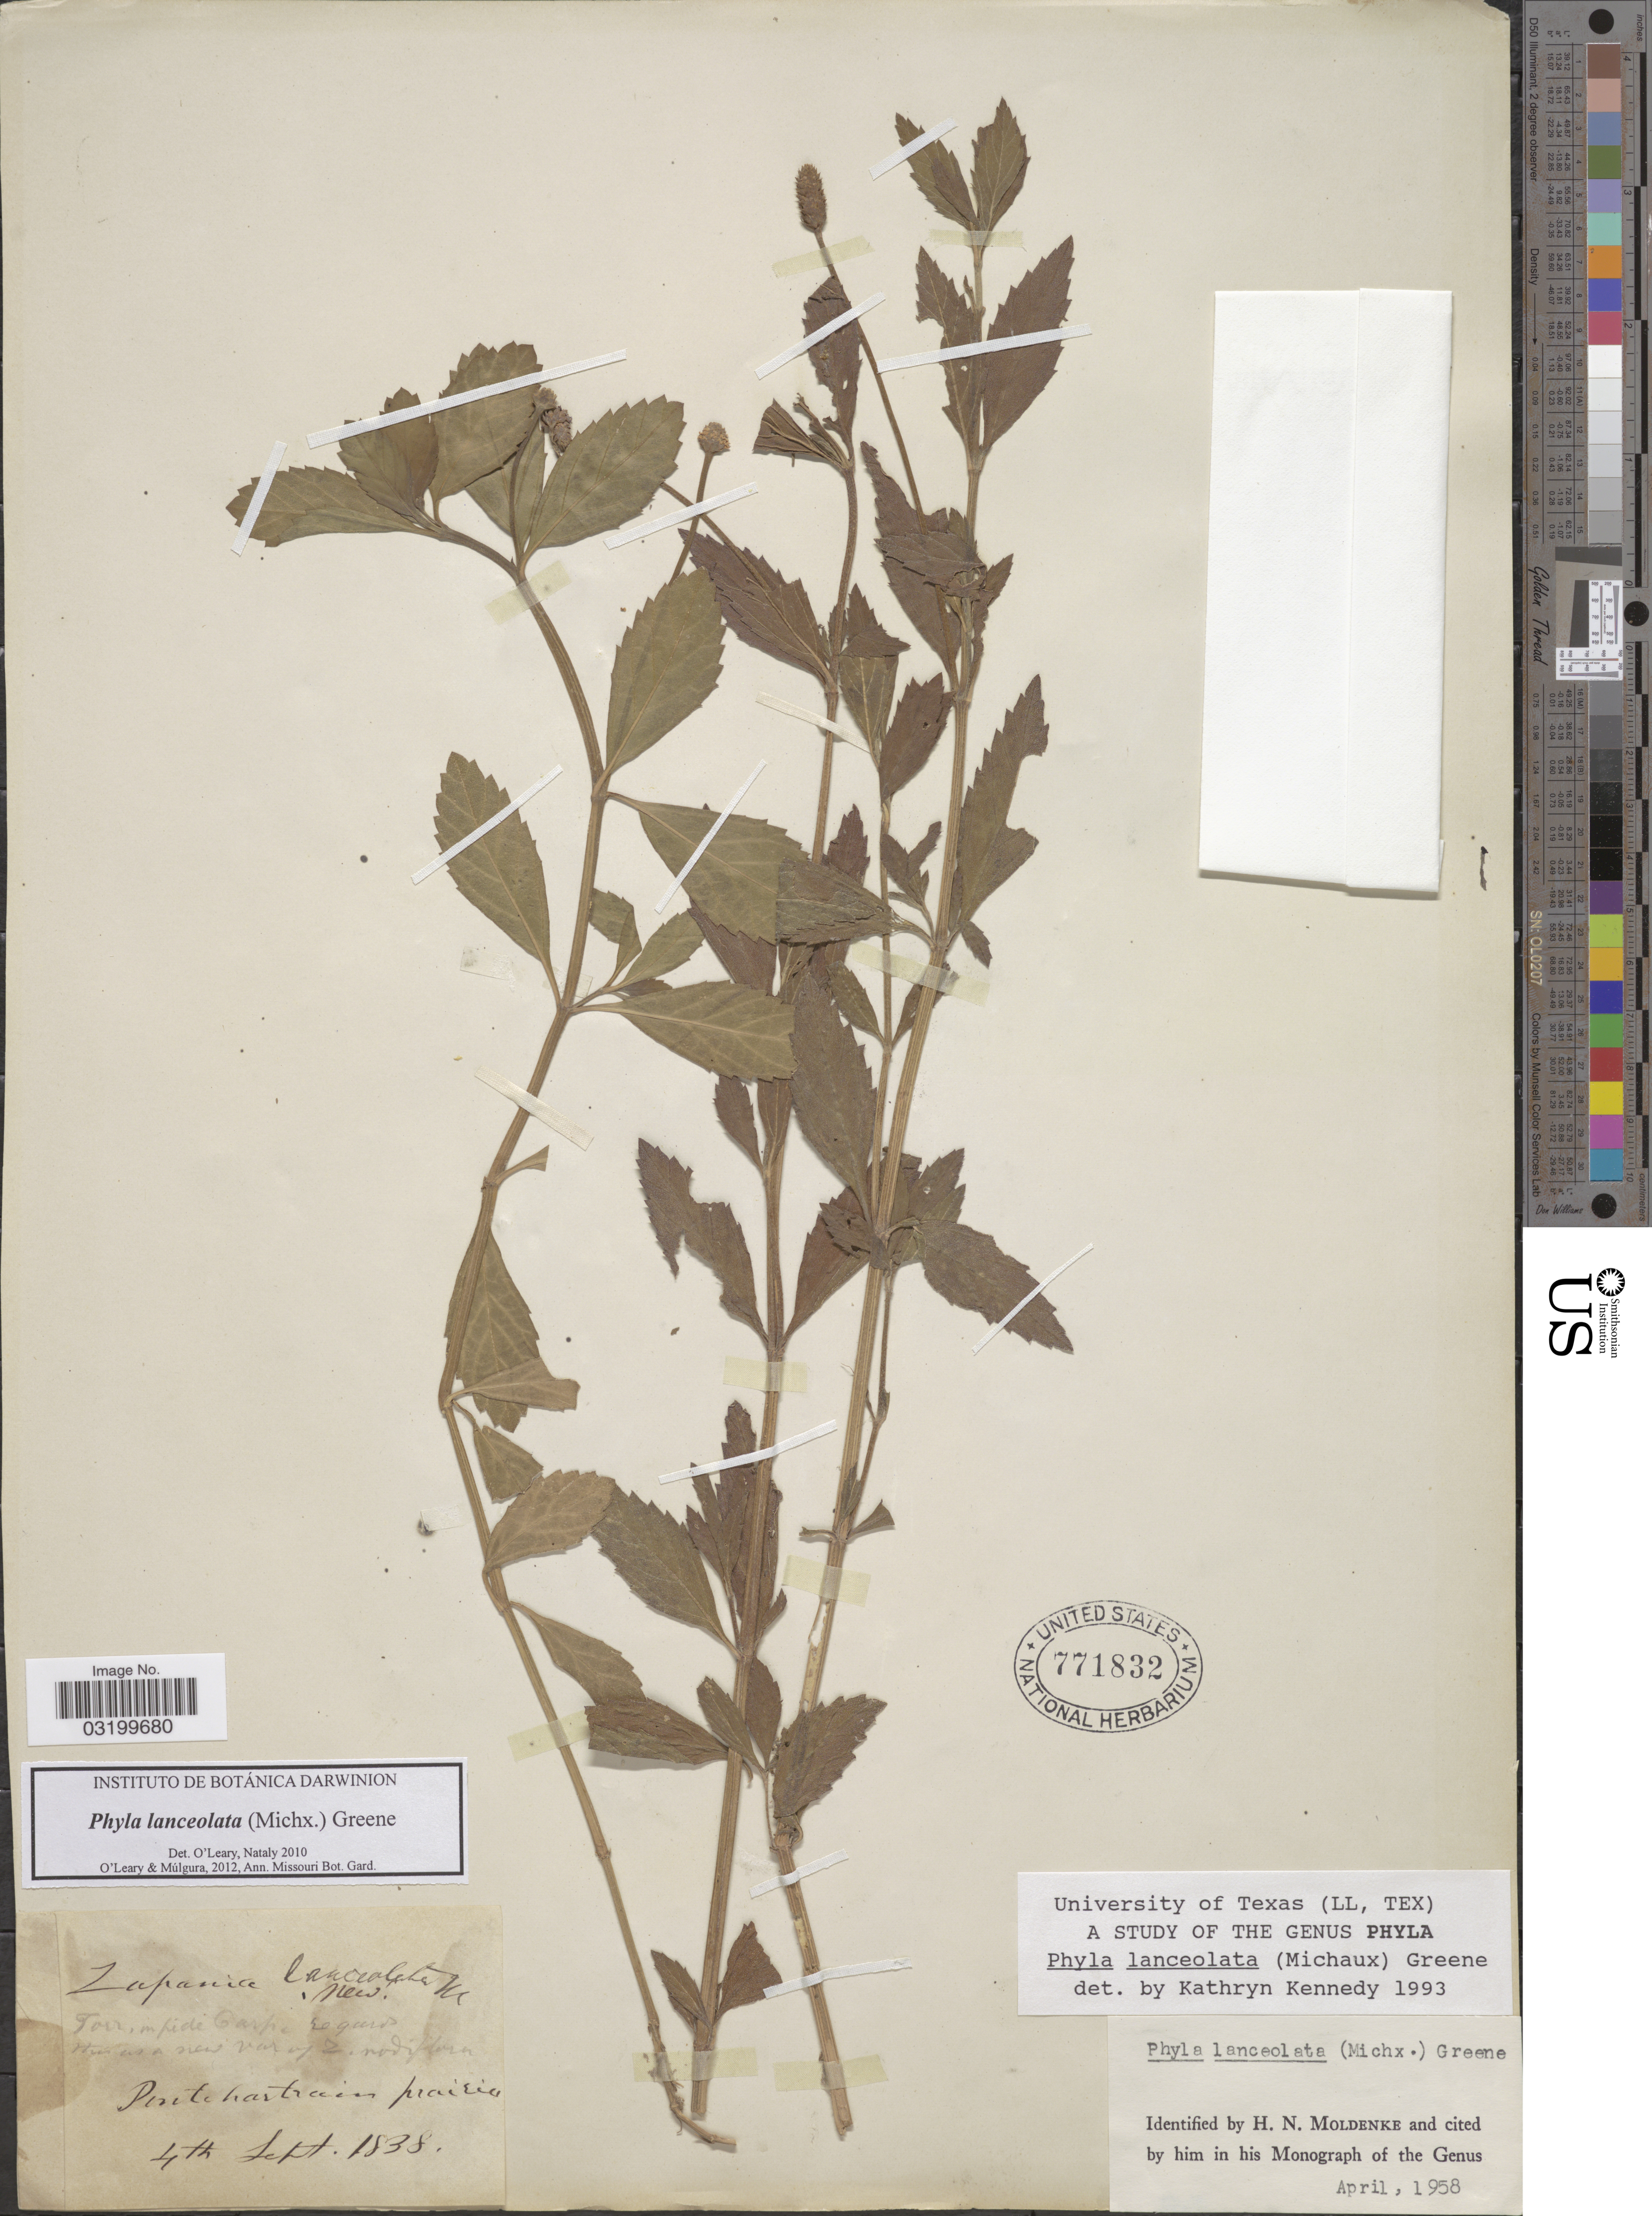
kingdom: Plantae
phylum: Tracheophyta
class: Magnoliopsida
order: Lamiales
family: Verbenaceae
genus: Phyla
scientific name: Phyla lanceolata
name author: (Michx.) Greene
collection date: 1838-09-04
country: United States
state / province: Louisiana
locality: Pontchartrain prairies.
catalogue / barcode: US 771832